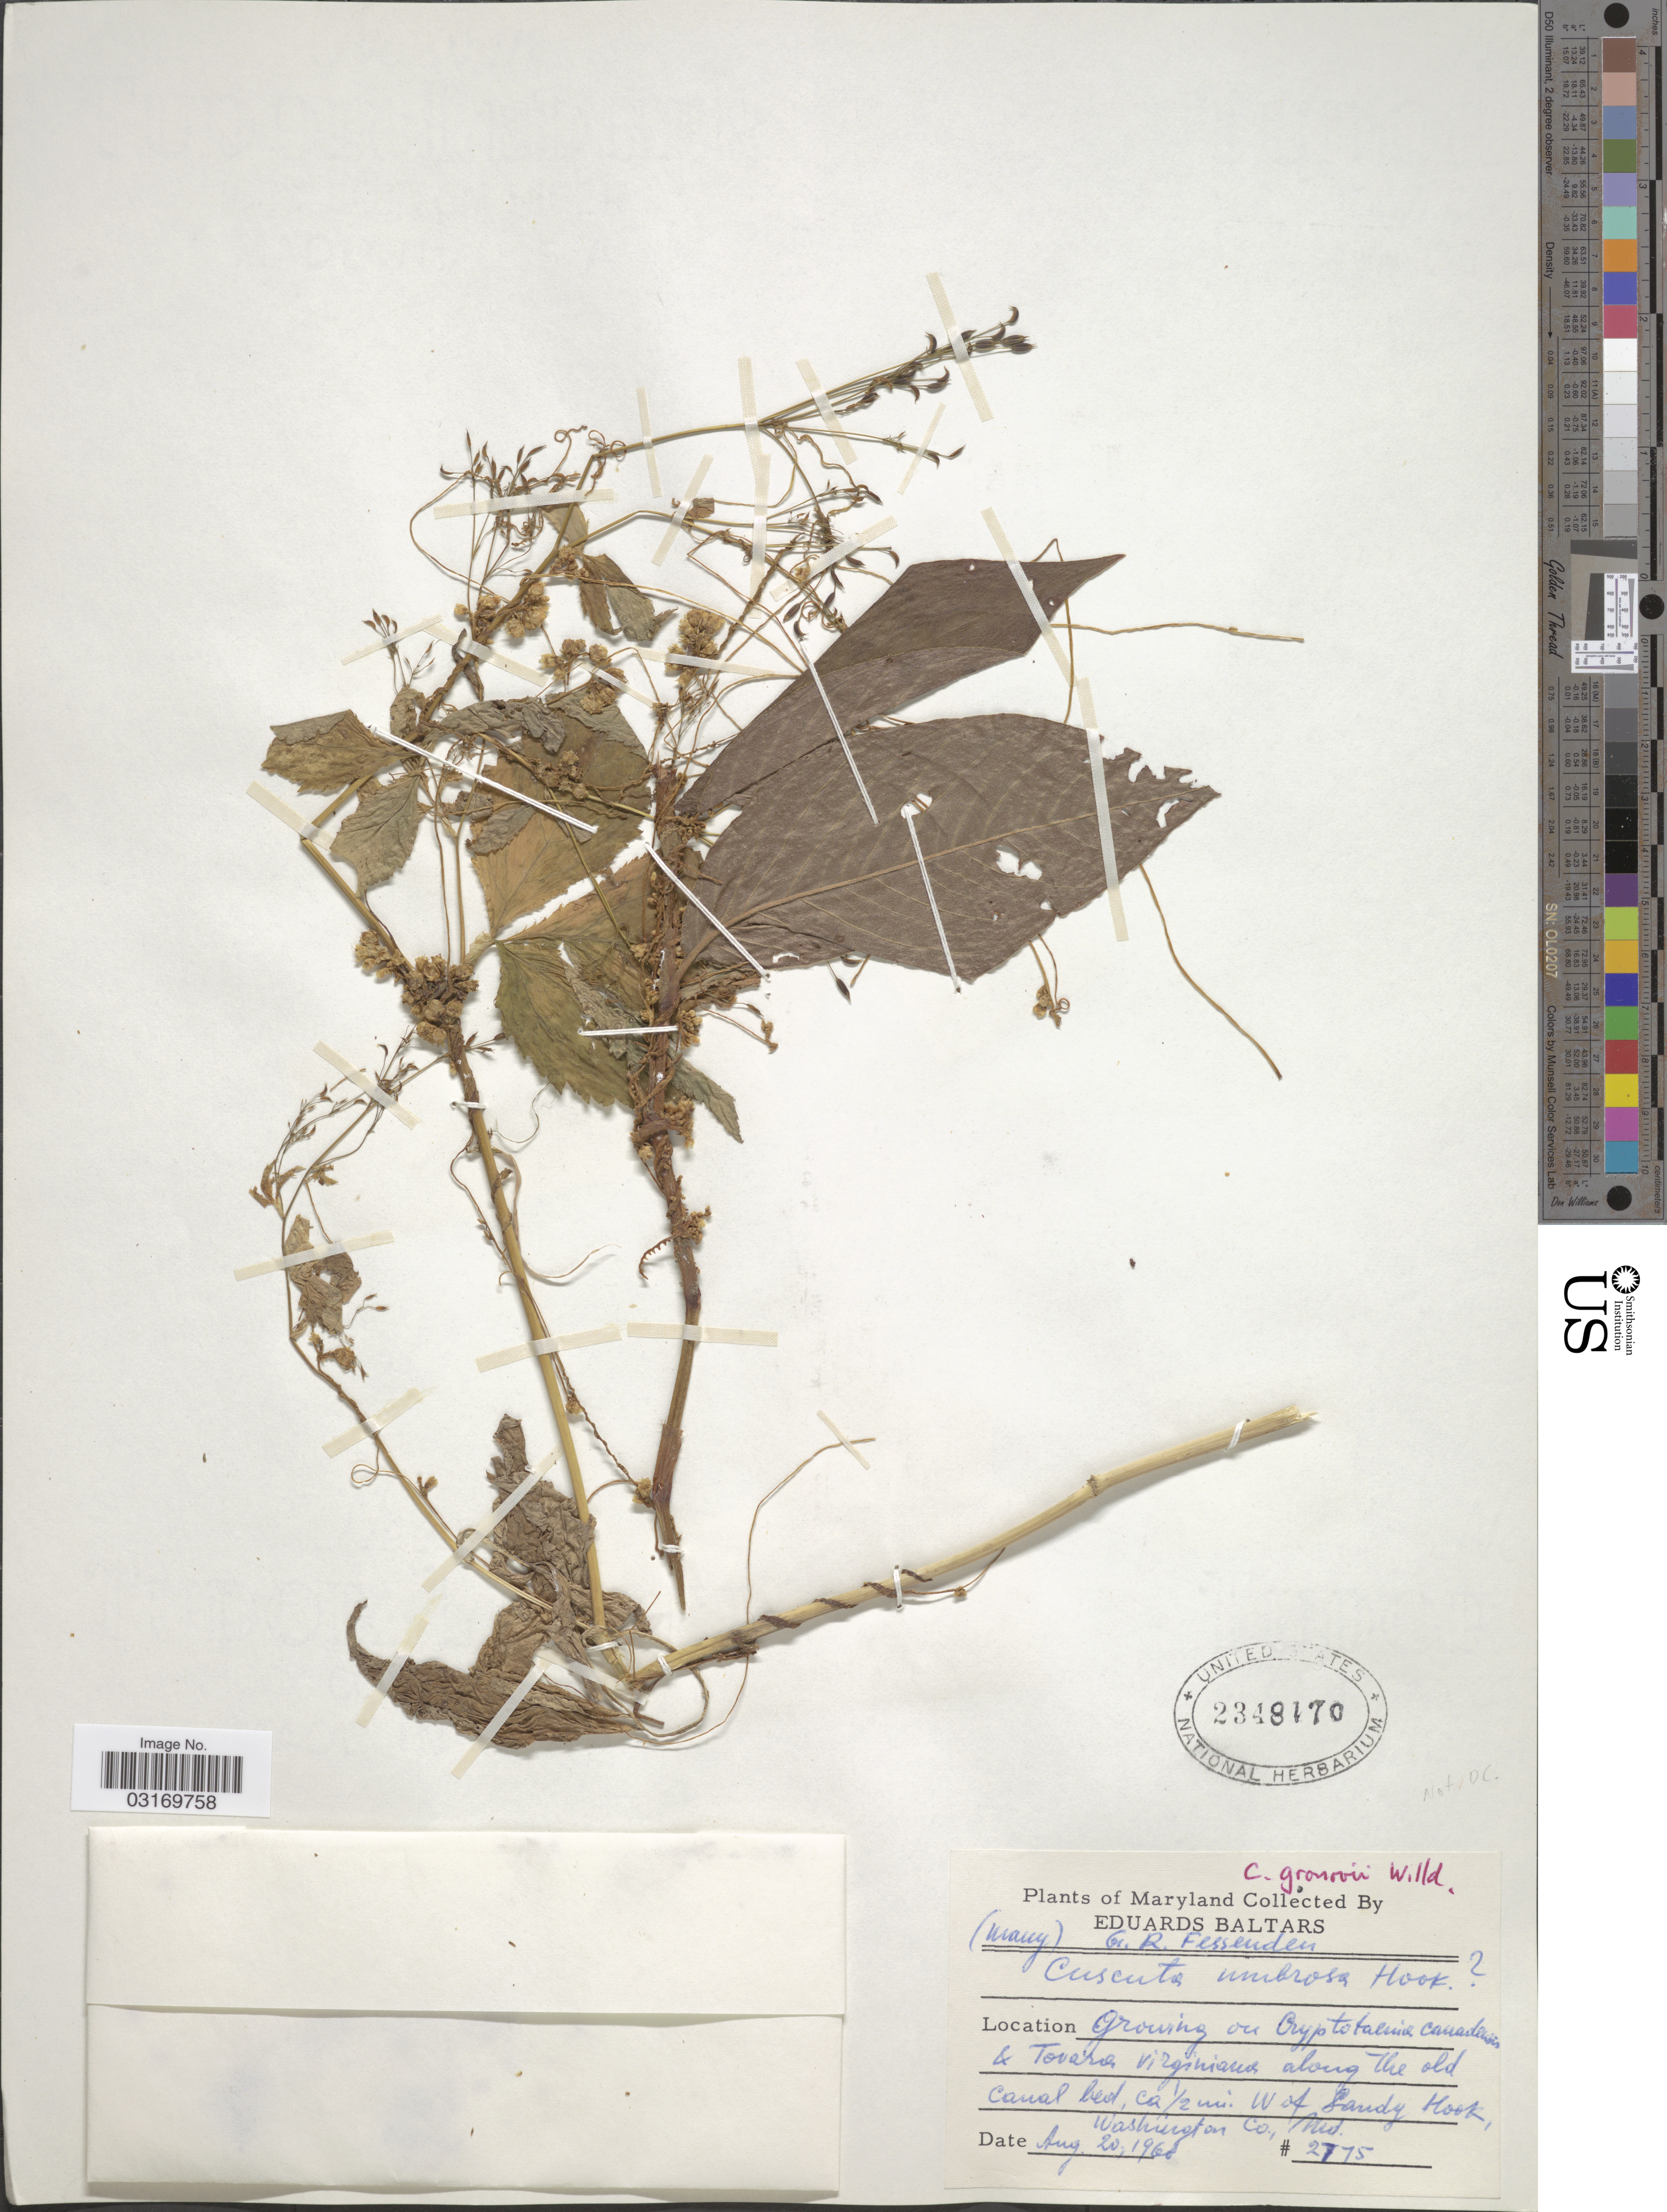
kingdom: Plantae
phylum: Tracheophyta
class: Magnoliopsida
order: Solanales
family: Convolvulaceae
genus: Cuscuta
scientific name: Cuscuta gronovii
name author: Willd. ex Schult.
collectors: E. Baltars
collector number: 2775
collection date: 1960-08-20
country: United States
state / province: Maryland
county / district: Washington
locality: Along the old Canal bed, ca ½ mi. W of Sandy Hook, Washington Co.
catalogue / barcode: US 2348170